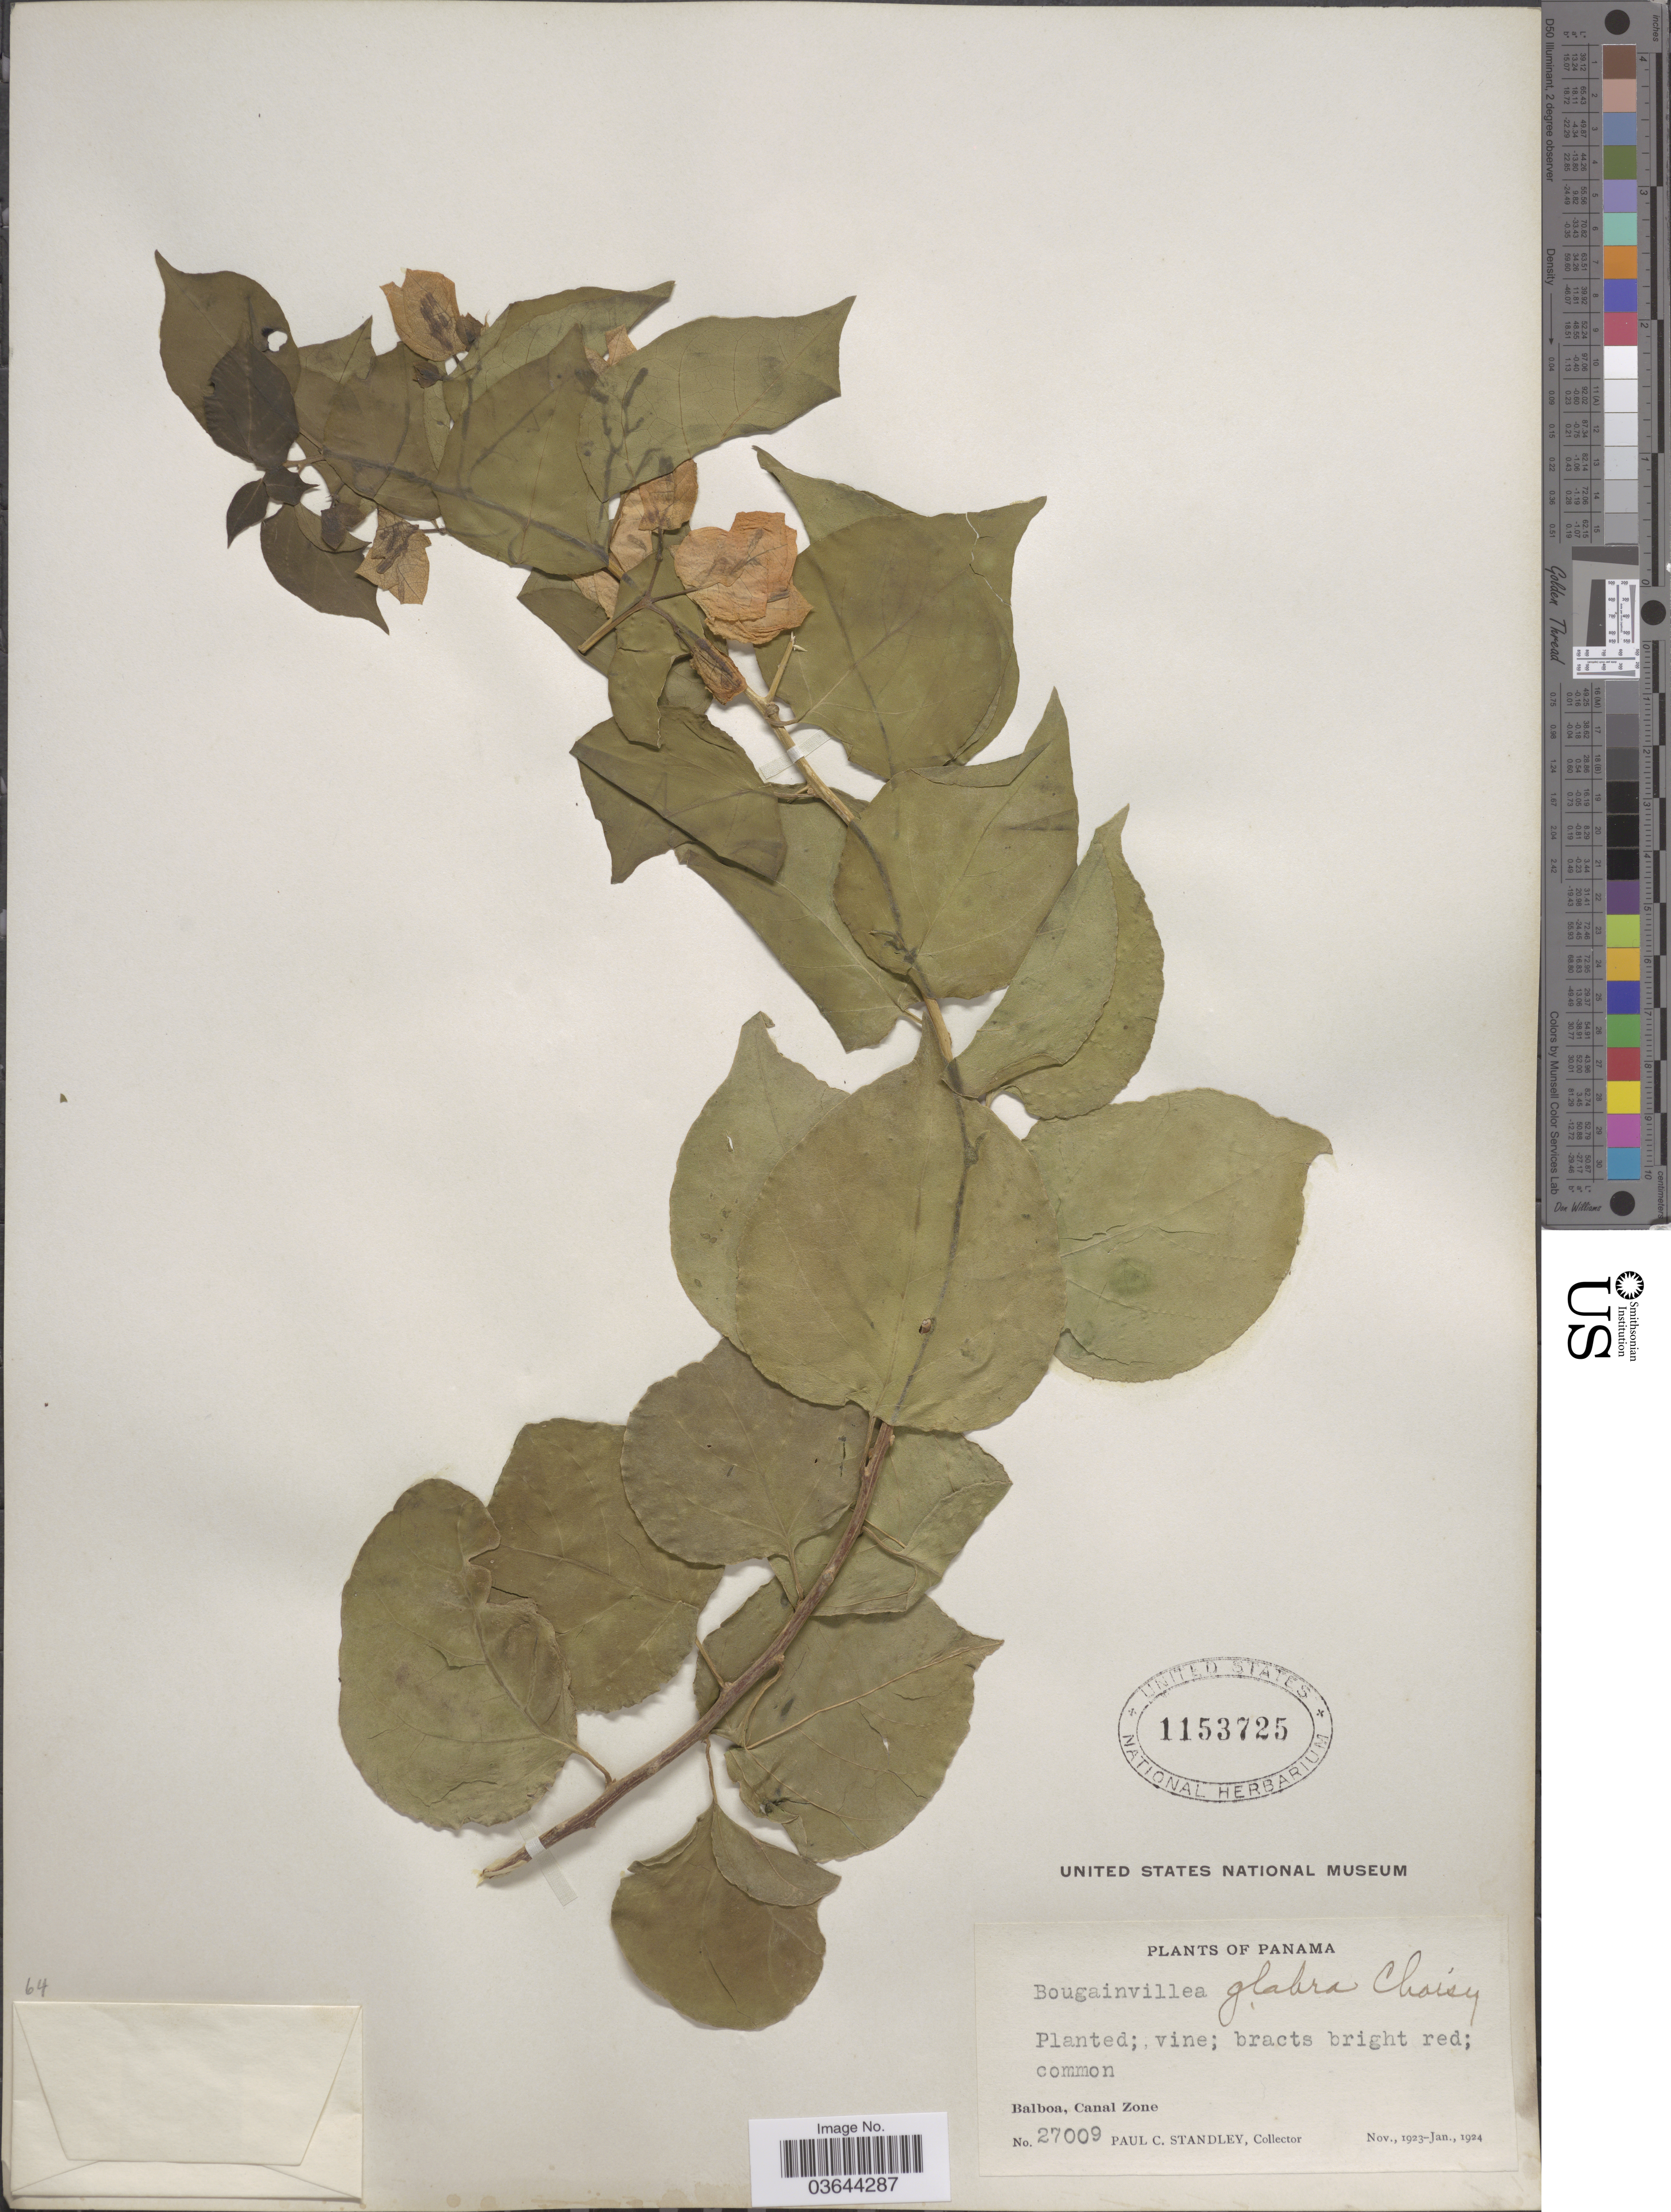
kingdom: Plantae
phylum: Tracheophyta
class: Magnoliopsida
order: Caryophyllales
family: Nyctaginaceae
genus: Bougainvillea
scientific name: Bougainvillea glabra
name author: Choisy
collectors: P. C. Standley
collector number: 27009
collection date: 1923-11/1924-01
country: Panama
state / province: Colón / Panamá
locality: Balboa, Canal Zone.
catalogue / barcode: US 1153725